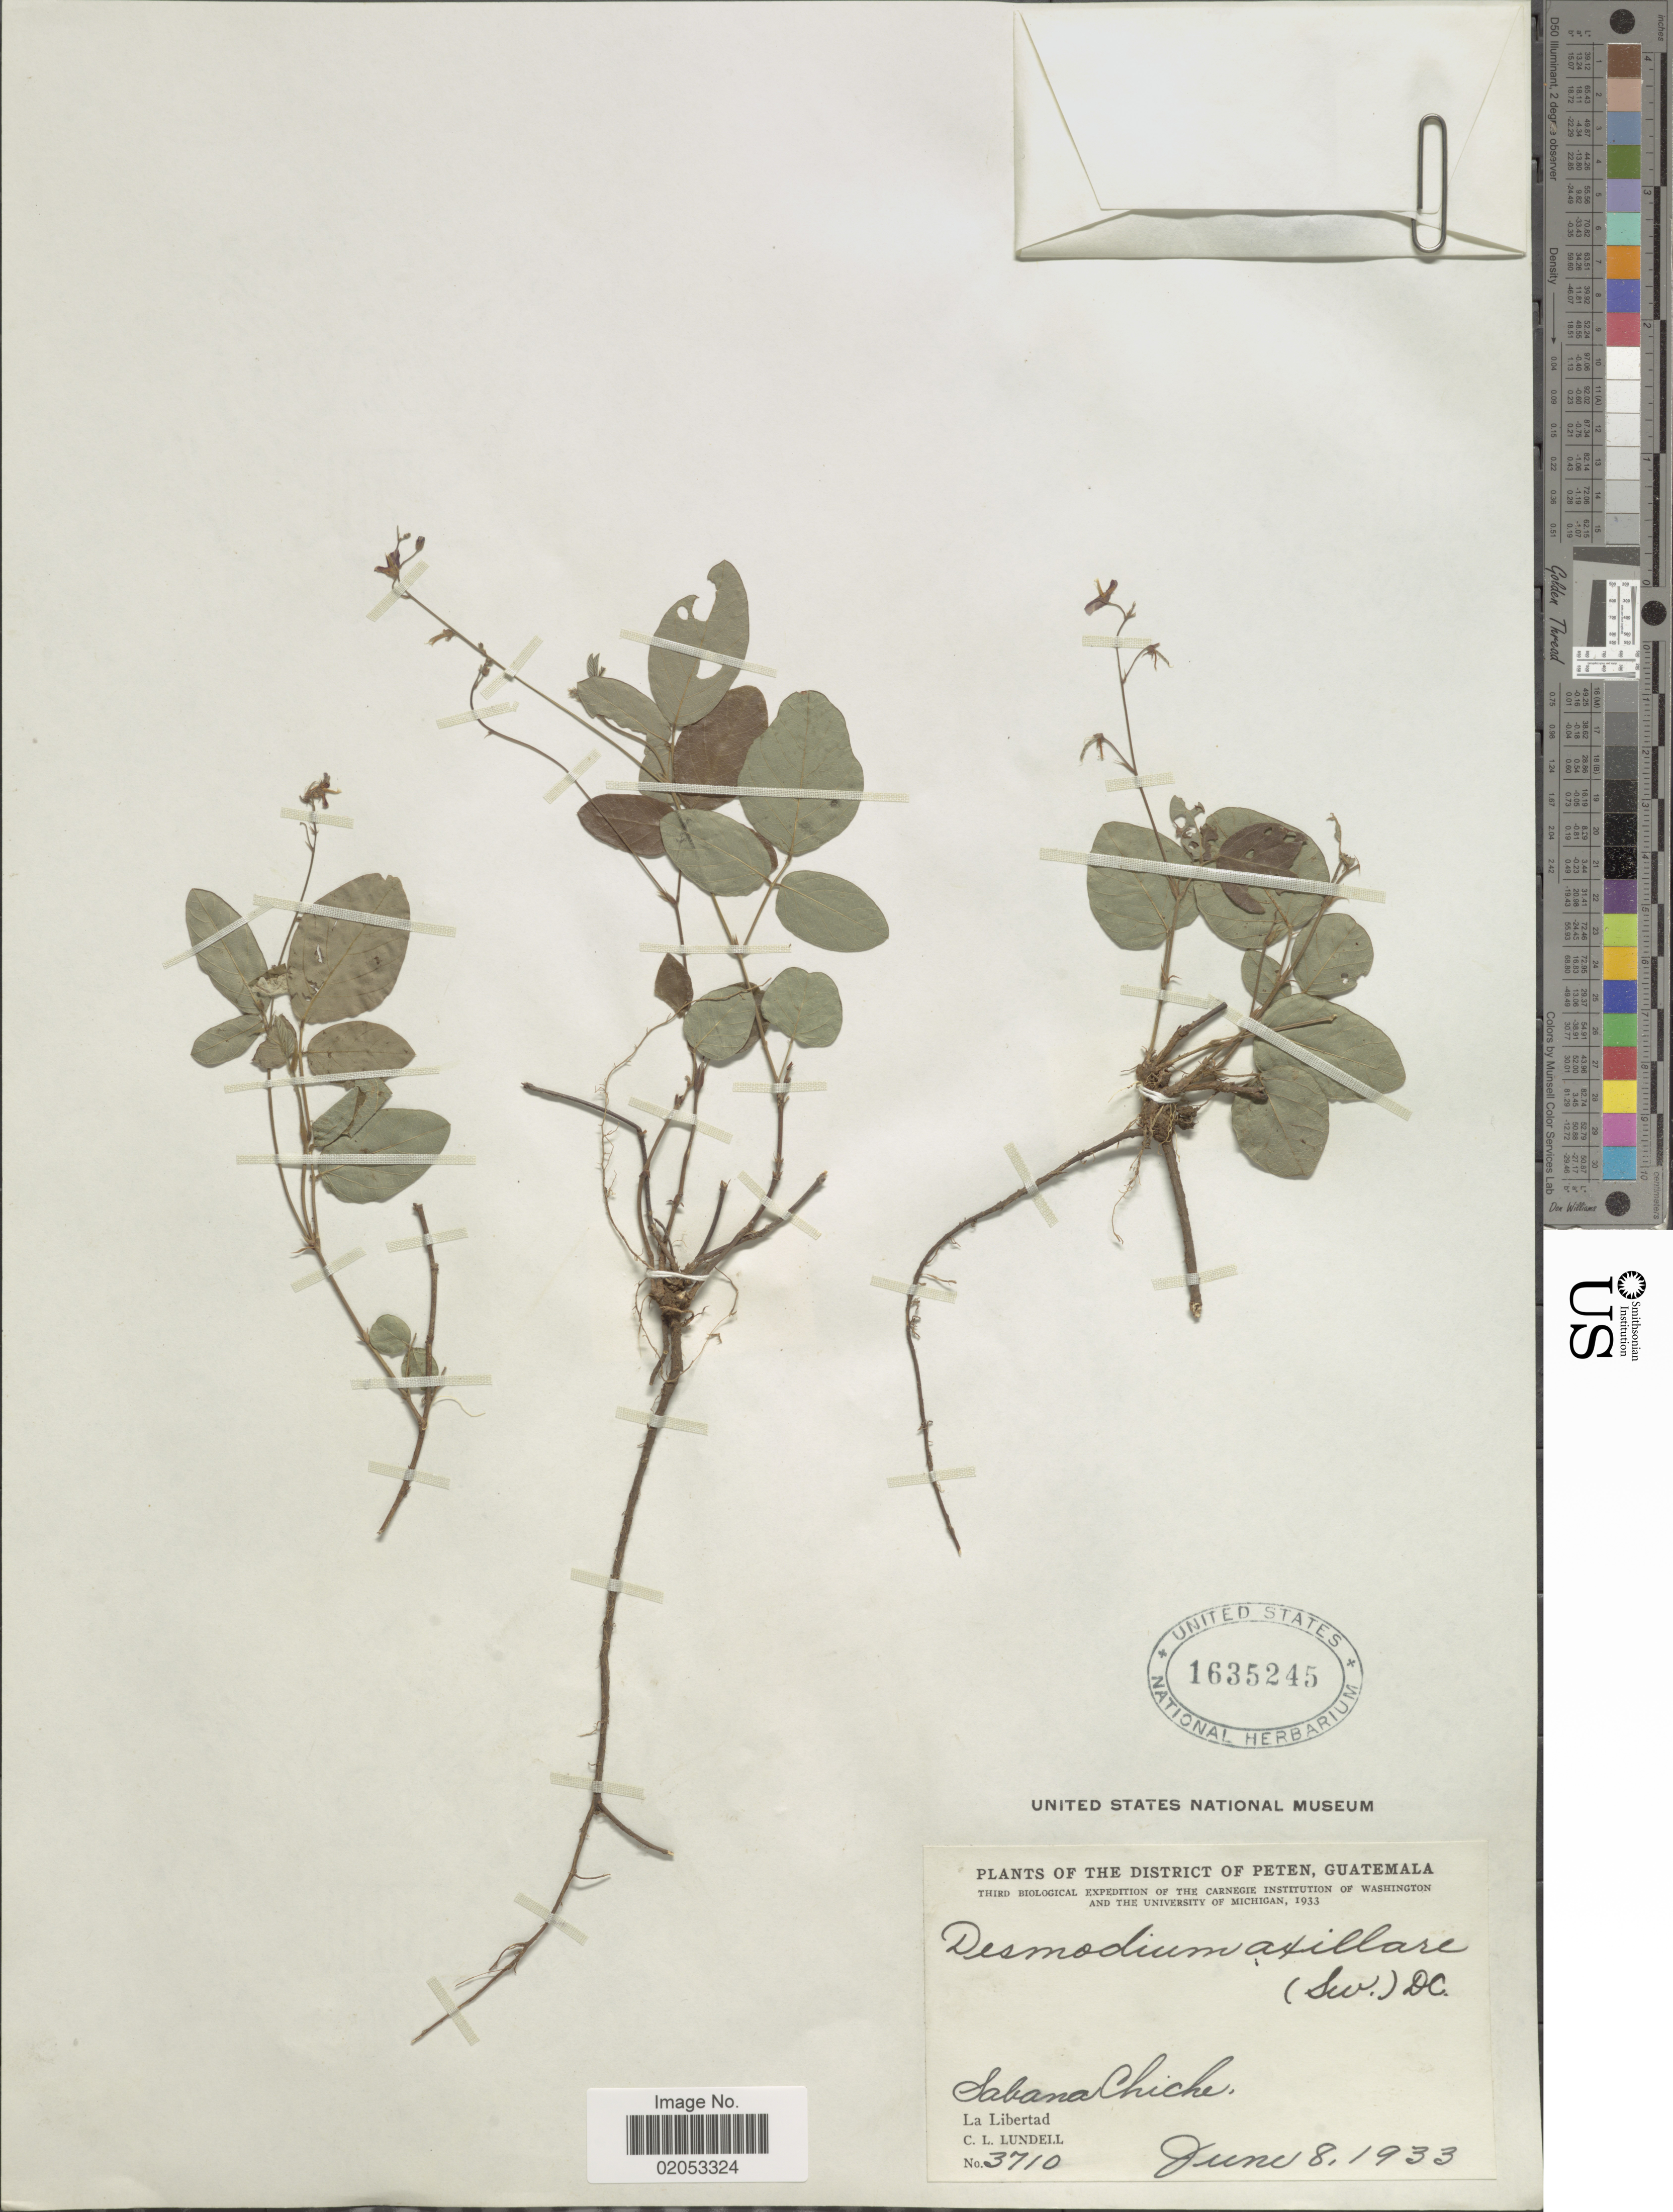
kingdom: Plantae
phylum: Tracheophyta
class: Magnoliopsida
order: Fabales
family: Fabaceae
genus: Desmodium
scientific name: Desmodium axillare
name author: (Sw.) DC.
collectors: C. L. Lundell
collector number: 3710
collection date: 1933-06-08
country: Guatemala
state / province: El Petén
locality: District of Peten, Sabana Chiche, La Libertad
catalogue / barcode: US 1635245